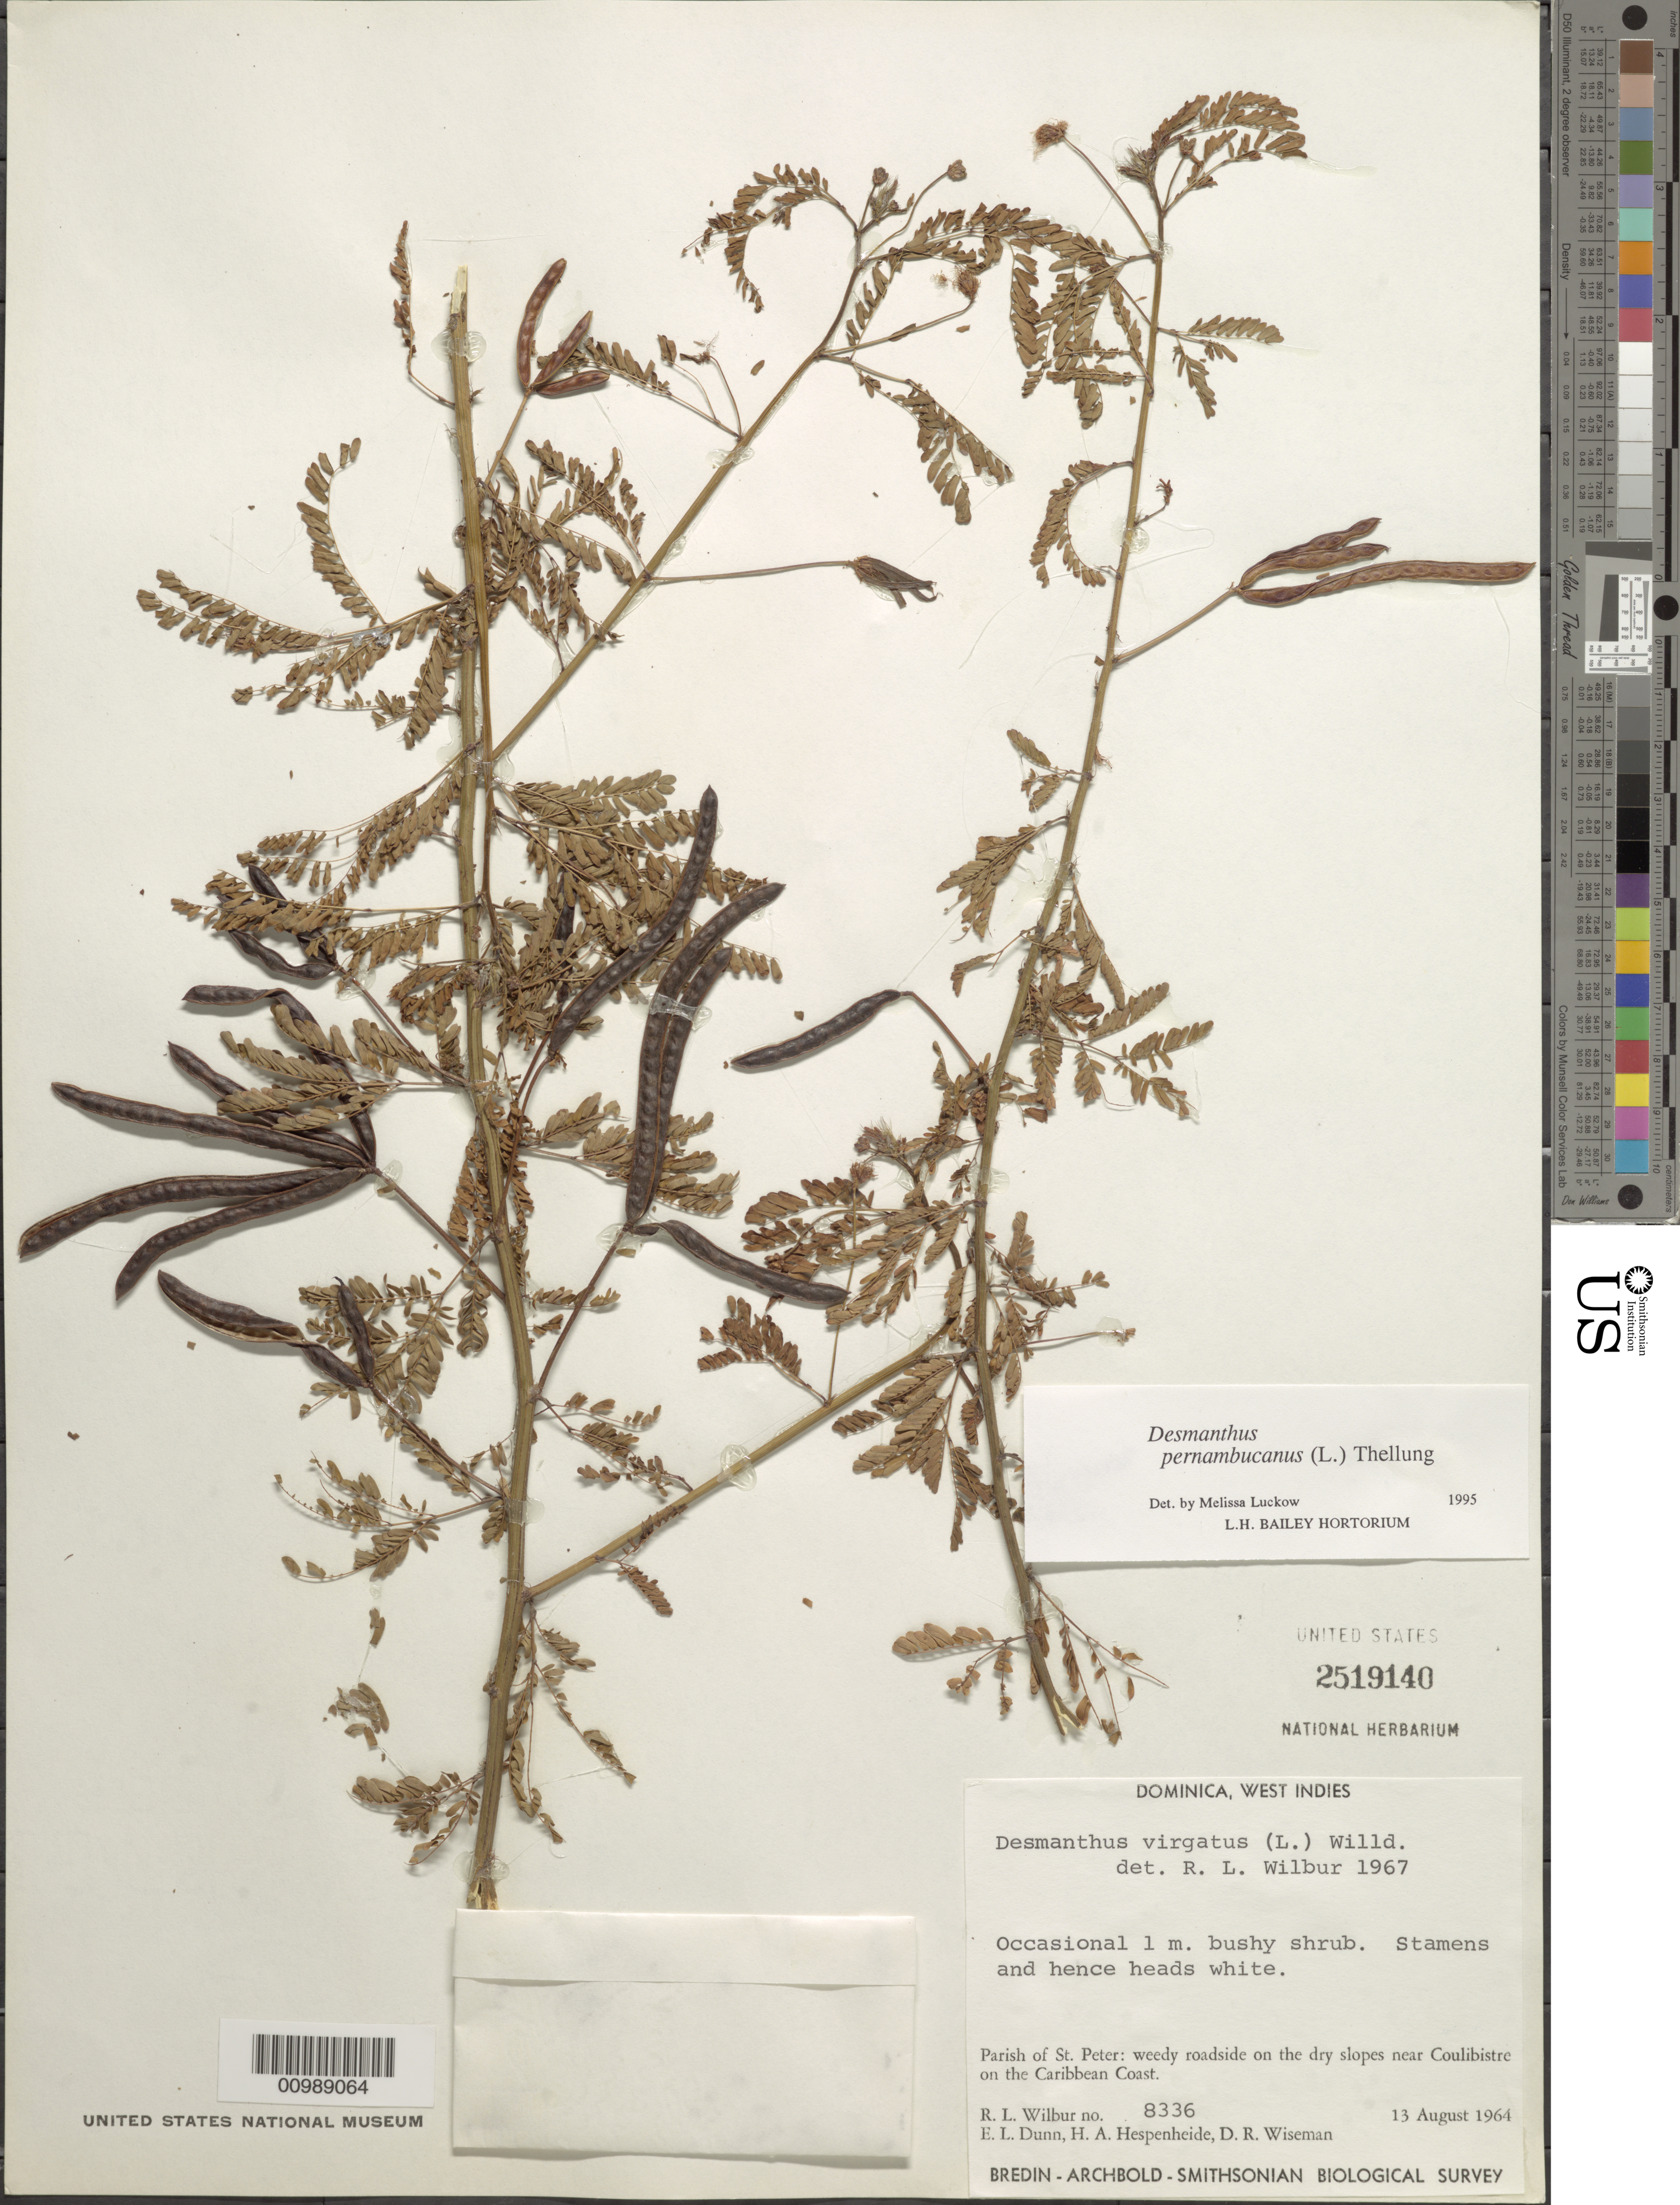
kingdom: Plantae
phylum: Tracheophyta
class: Magnoliopsida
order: Fabales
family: Fabaceae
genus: Desmanthus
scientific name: Desmanthus pernambucanus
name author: (L.) Thell.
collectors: R. L. Wilbur, E. Dunn, H. A. Hespenheide & D. R. Wiseman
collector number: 8336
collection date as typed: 13 Aug 1964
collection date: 1964-08-13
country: Dominica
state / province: St. Peter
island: Dominica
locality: Weedy roadside on the dry slopes near Coulibistre on the Caribbean Coast.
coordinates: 0 N, 0 E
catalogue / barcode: US 2519140